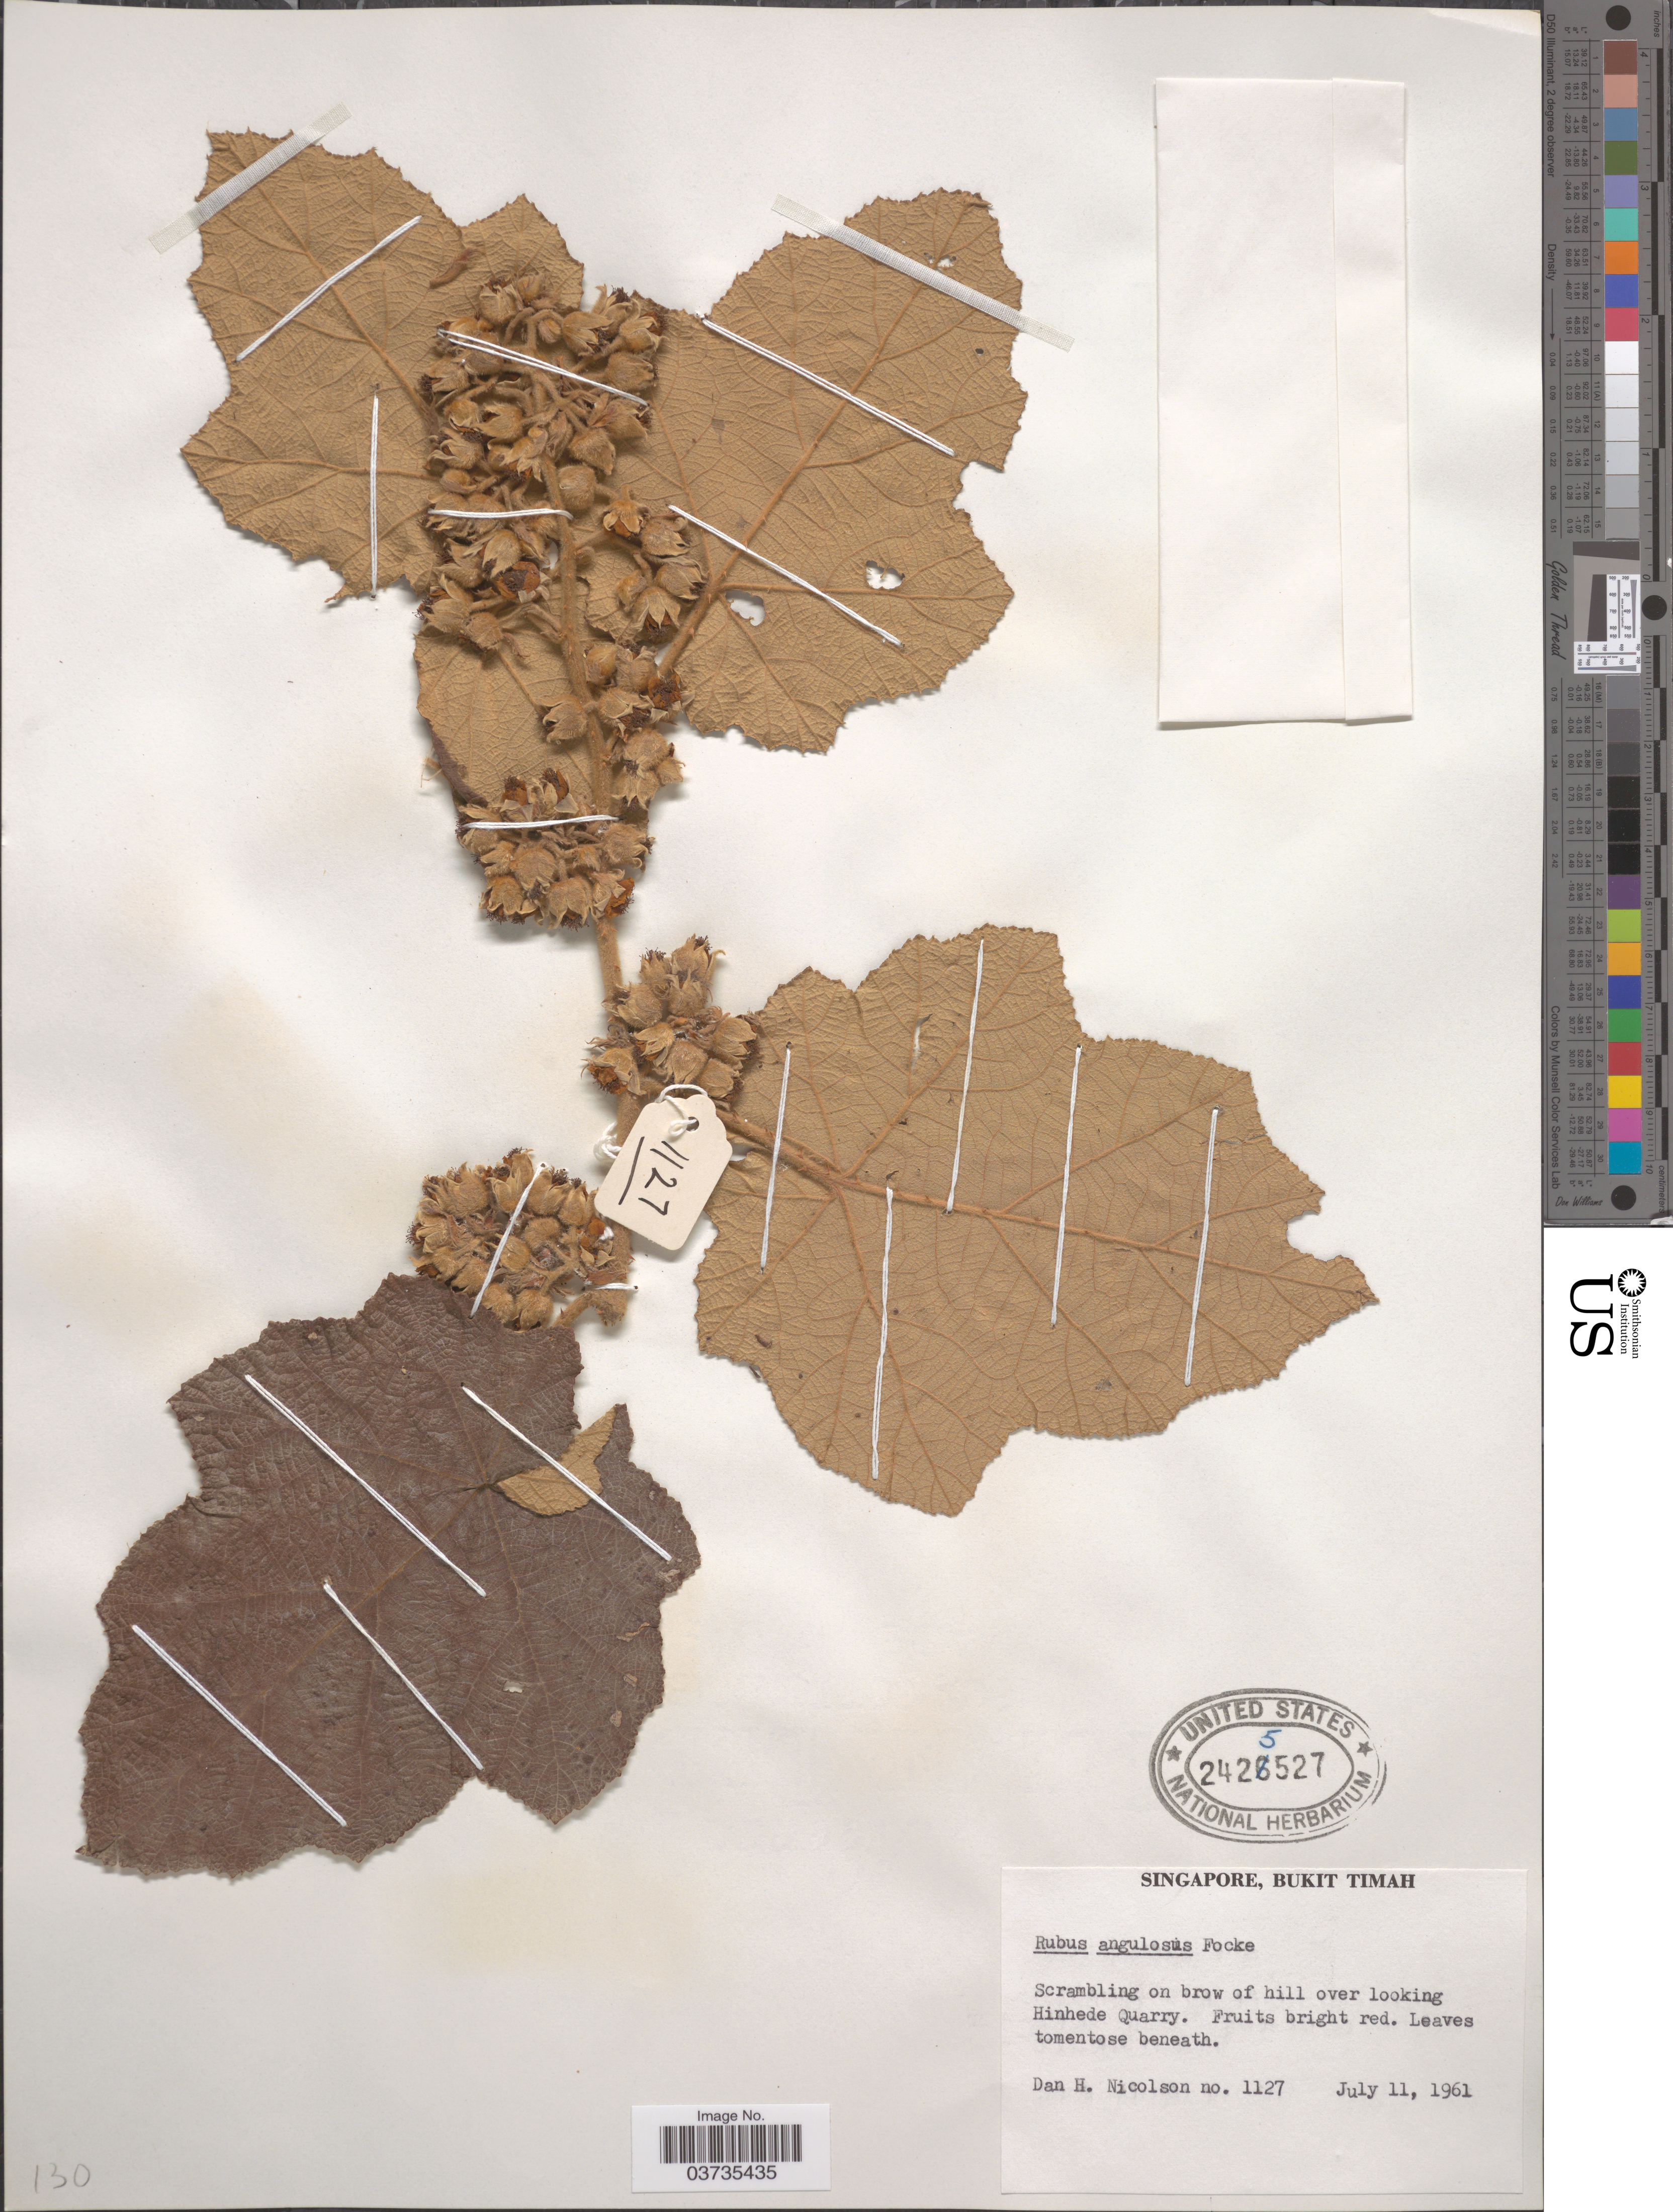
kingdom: Plantae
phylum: Tracheophyta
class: Magnoliopsida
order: Rosales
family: Rosaceae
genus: Rubus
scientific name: Rubus angulosus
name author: Gremli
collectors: D. H. Nicolson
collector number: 1127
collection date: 1961-07-11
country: Singapore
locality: Bukit Timah. Scrambling on brow of hill over looking Hinhede Quarry.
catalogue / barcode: US 2425527